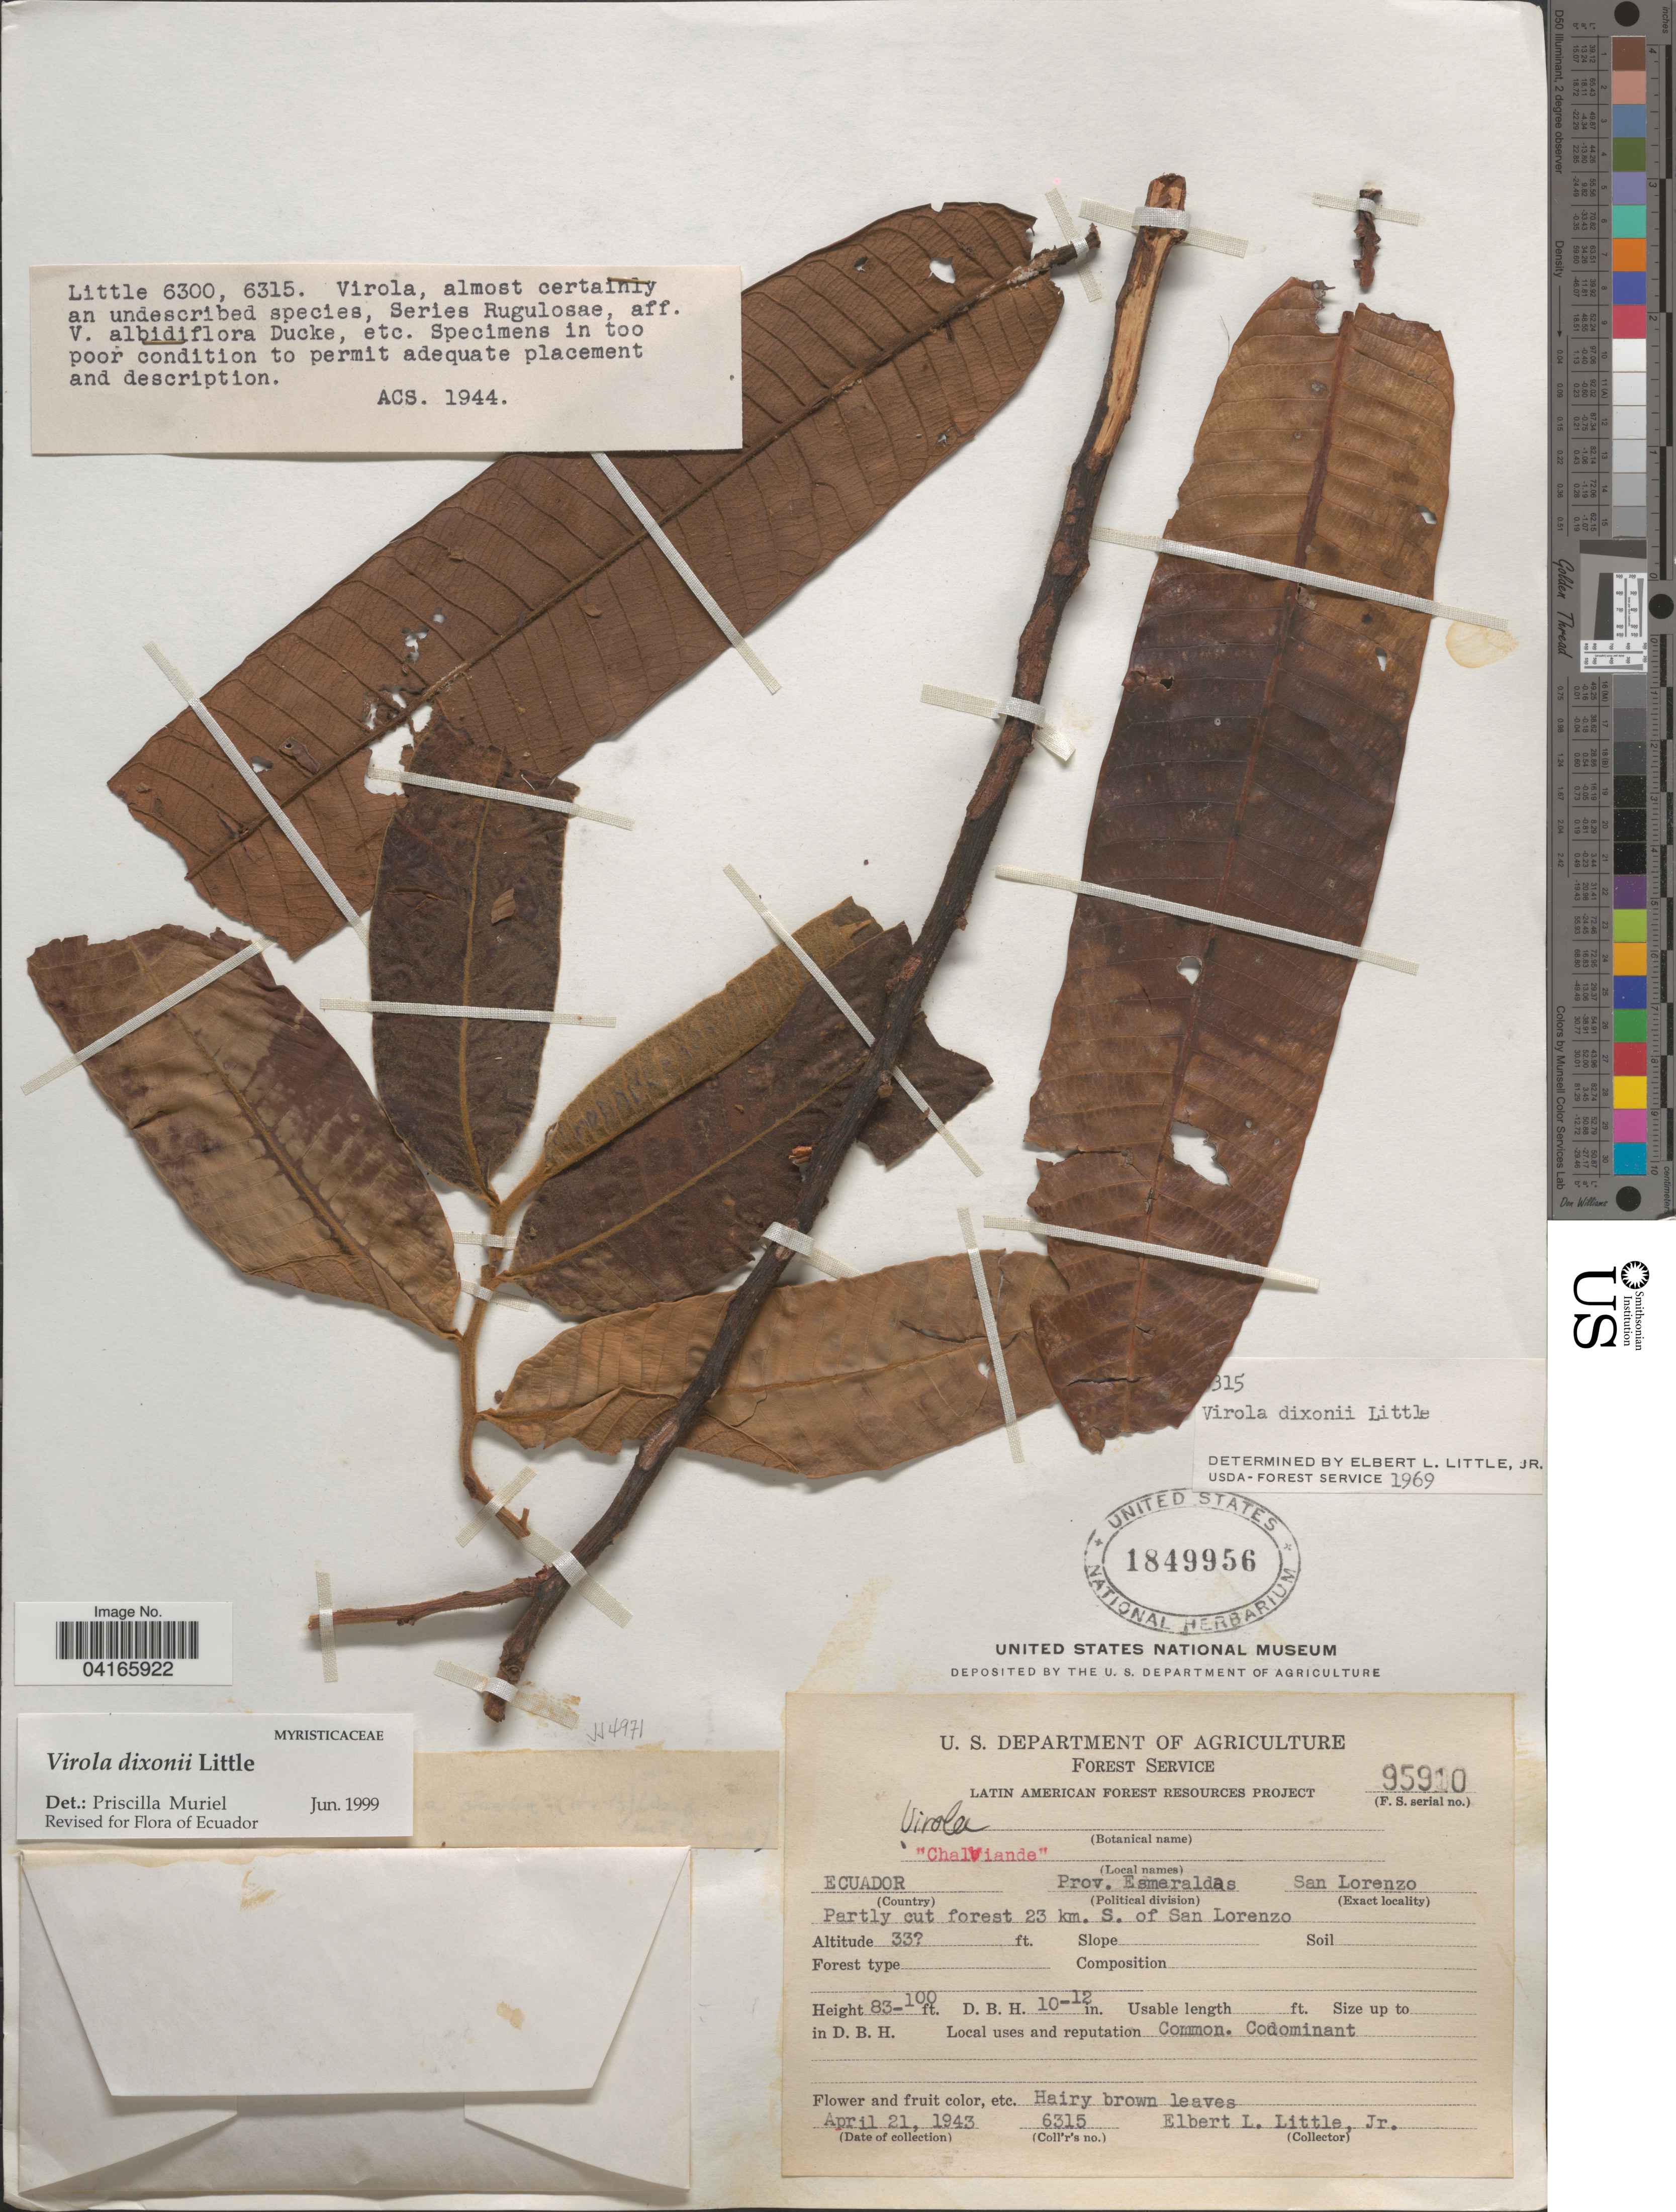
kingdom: Plantae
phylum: Tracheophyta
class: Magnoliopsida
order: Magnoliales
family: Myristicaceae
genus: Virola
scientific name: Virola dixonii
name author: Little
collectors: E. L. Little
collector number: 6315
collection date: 1943-04-21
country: Ecuador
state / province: Esmeraldas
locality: San Lorenzo. Partly cut forest 23 km. S. of San Lorenzo.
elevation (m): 10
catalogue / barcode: US 1849956